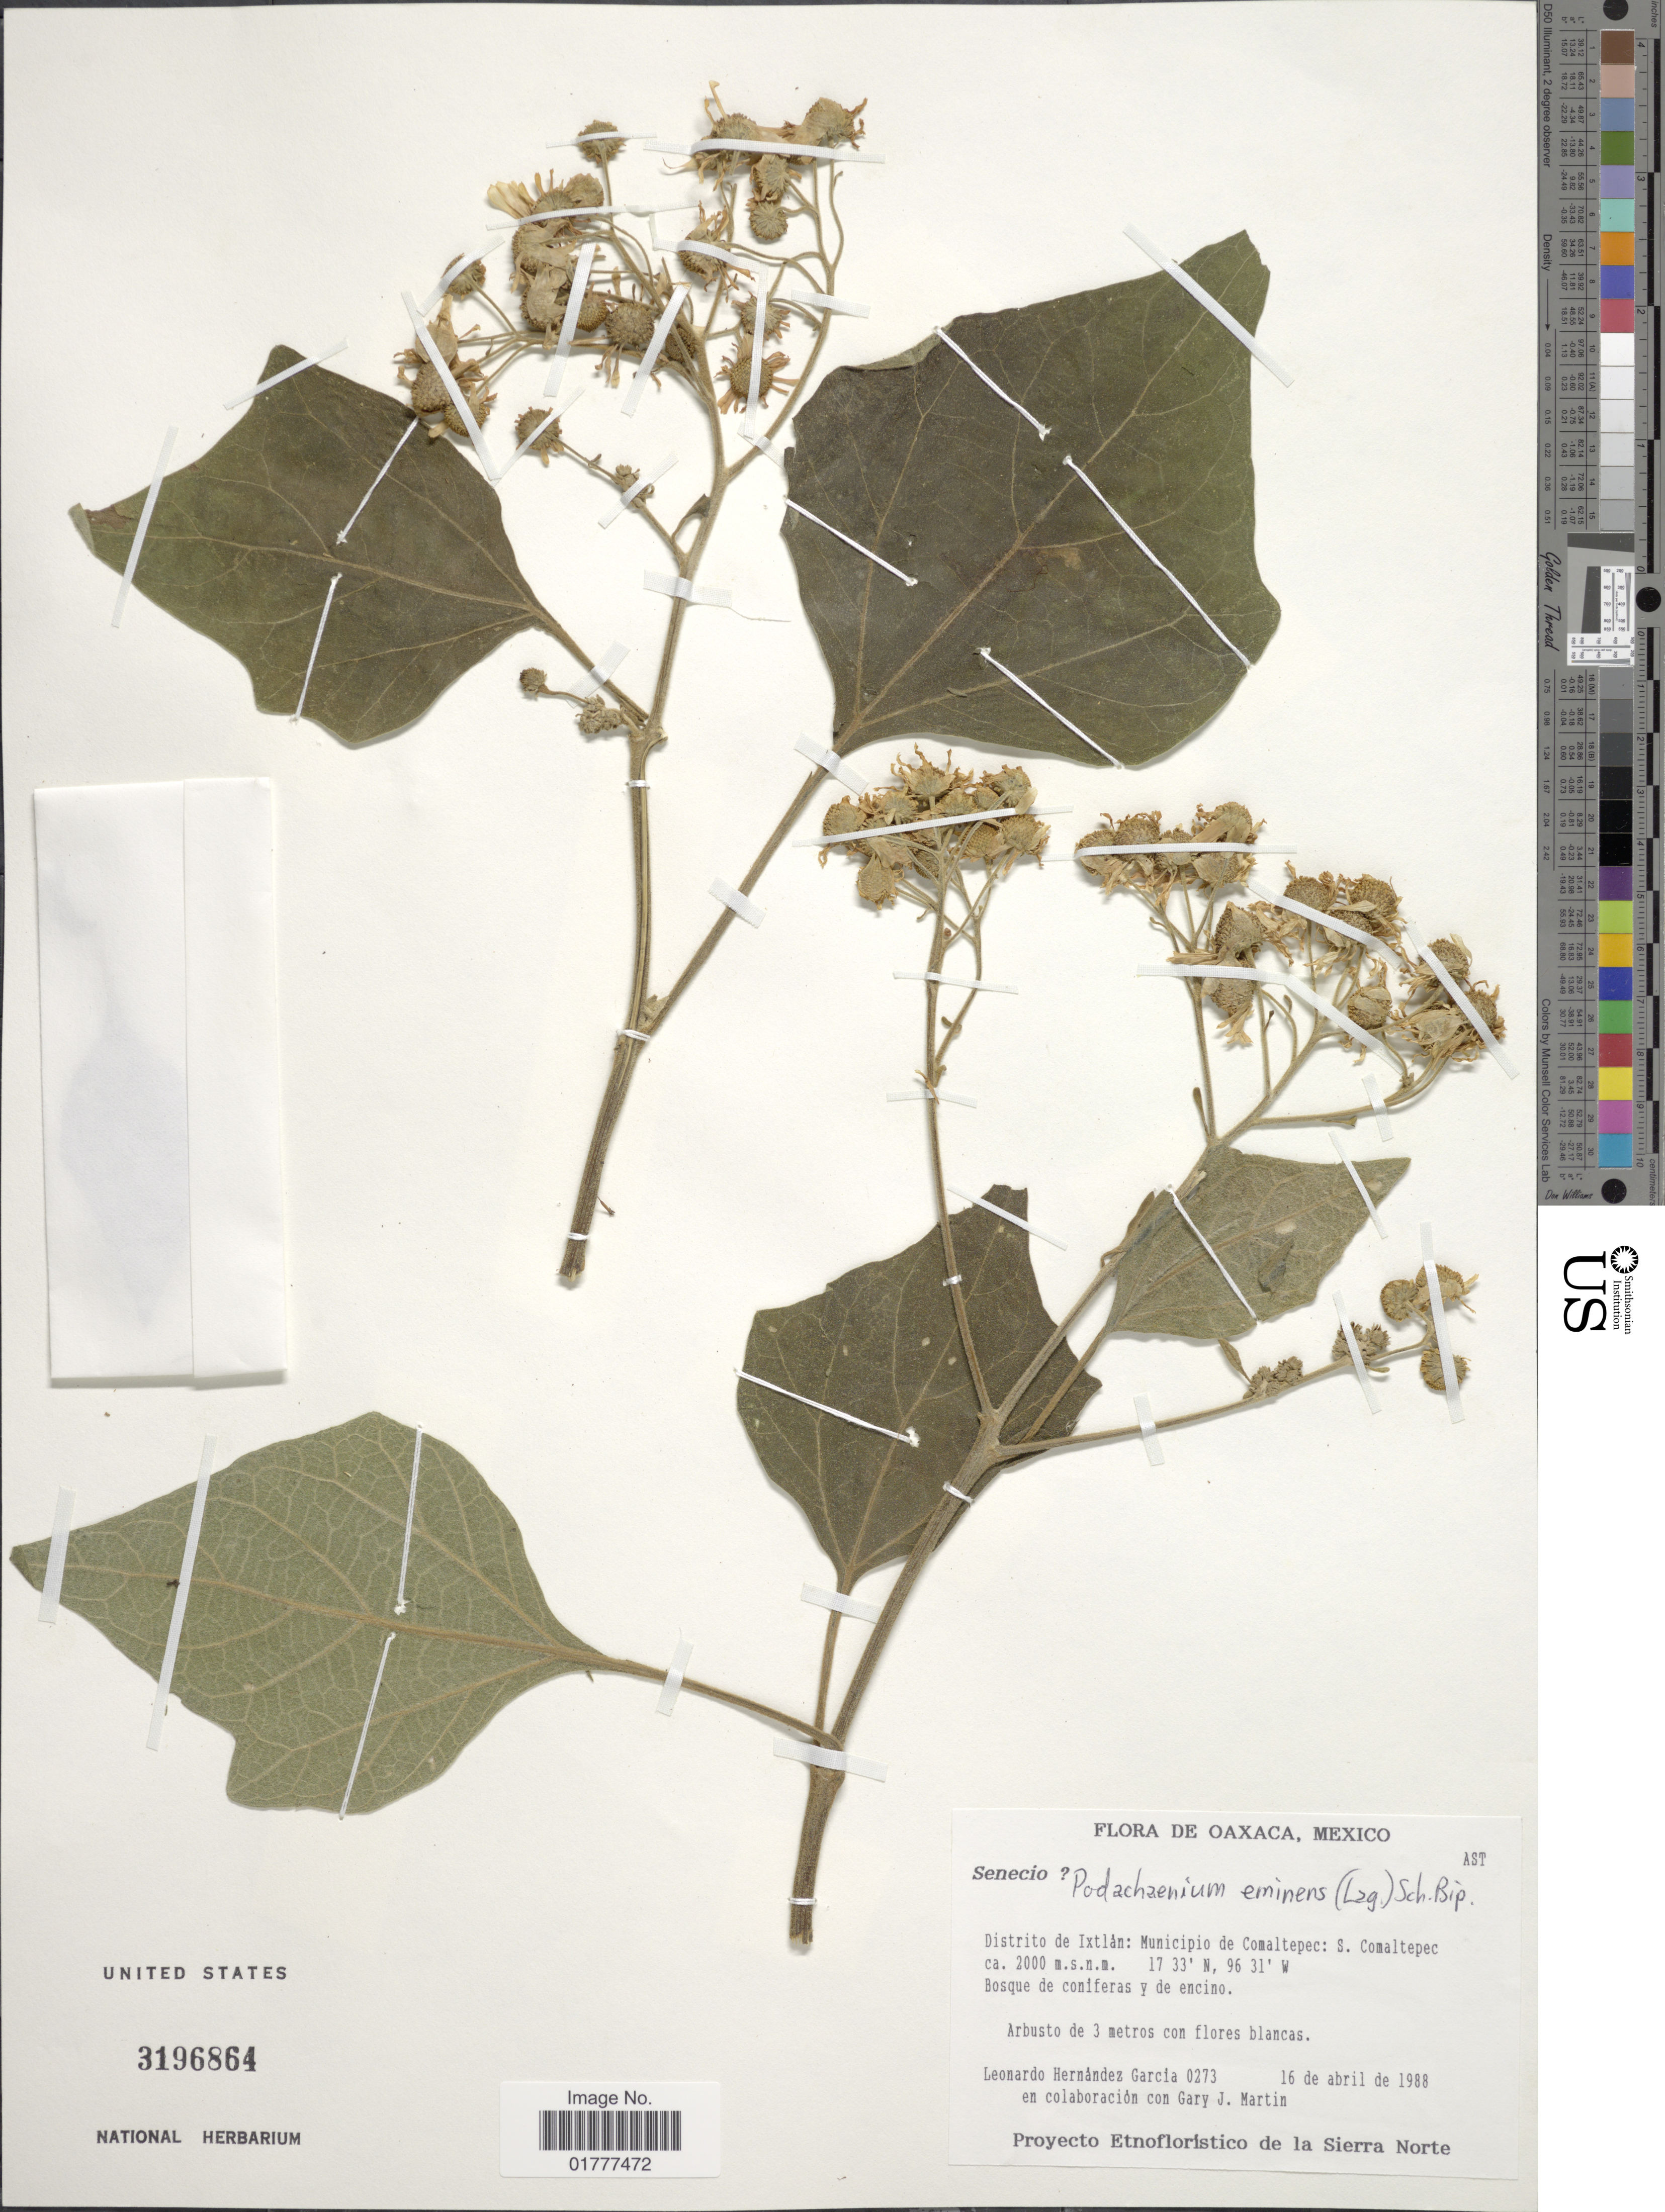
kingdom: Plantae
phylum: Tracheophyta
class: Magnoliopsida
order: Asterales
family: Asteraceae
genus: Podachaenium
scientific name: Podachaenium eminens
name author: (Lag.) Sch. Bip. ex Sch. Bip.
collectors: L. Garcia & G. J. Martin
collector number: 0273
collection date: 1988-04-16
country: Mexico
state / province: Oaxaca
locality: Oaxaca. Distrito de Ixtlan: Municipio de Comaltepec: S Comaltepec.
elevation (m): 2000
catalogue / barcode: US 3196864